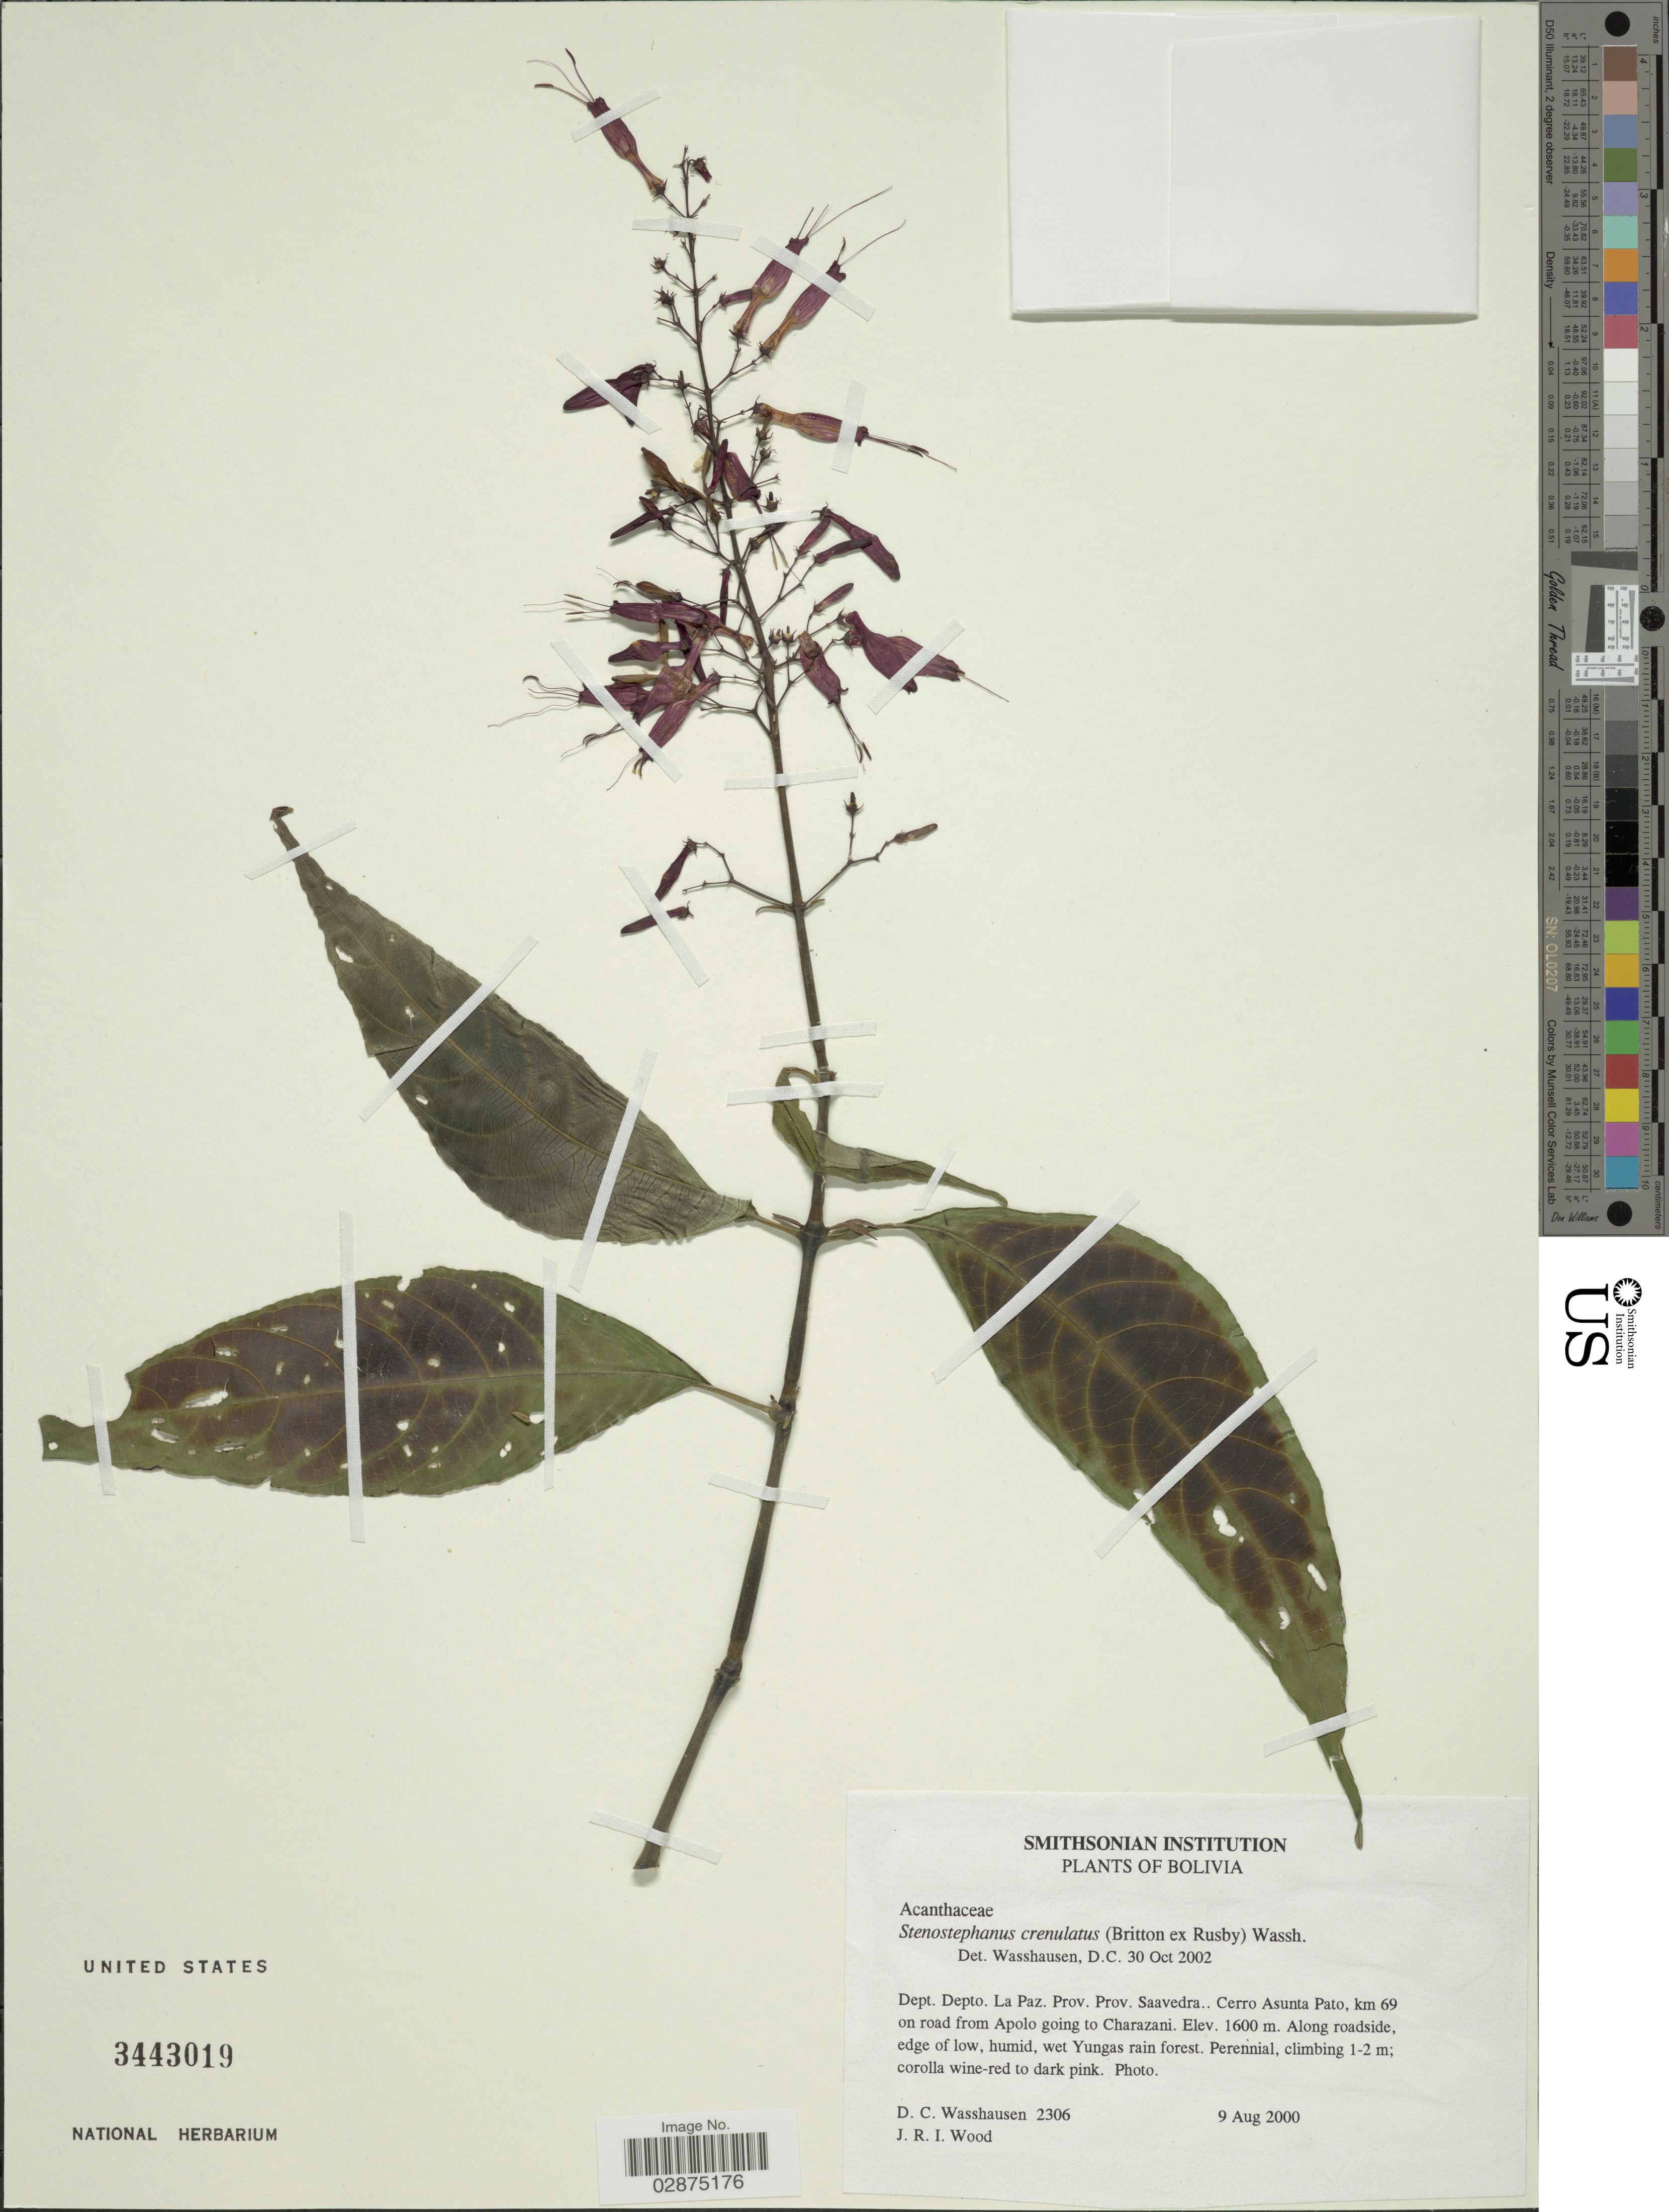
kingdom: Plantae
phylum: Tracheophyta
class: Magnoliopsida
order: Lamiales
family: Acanthaceae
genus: Stenostephanus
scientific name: Stenostephanus crenulatus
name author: (Britton ex Rusby) Wassh.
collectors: D. C. Wasshausen & J. R. I. Wood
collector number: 2306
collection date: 2000-08-09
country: Bolivia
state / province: La Paz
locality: Dept. Depto. La Paz. Prov. Prov. Saavedra.. Cerro Asunta Pato, km 69 on road from Apolo going to Charazami.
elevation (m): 1600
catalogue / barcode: US 3443019